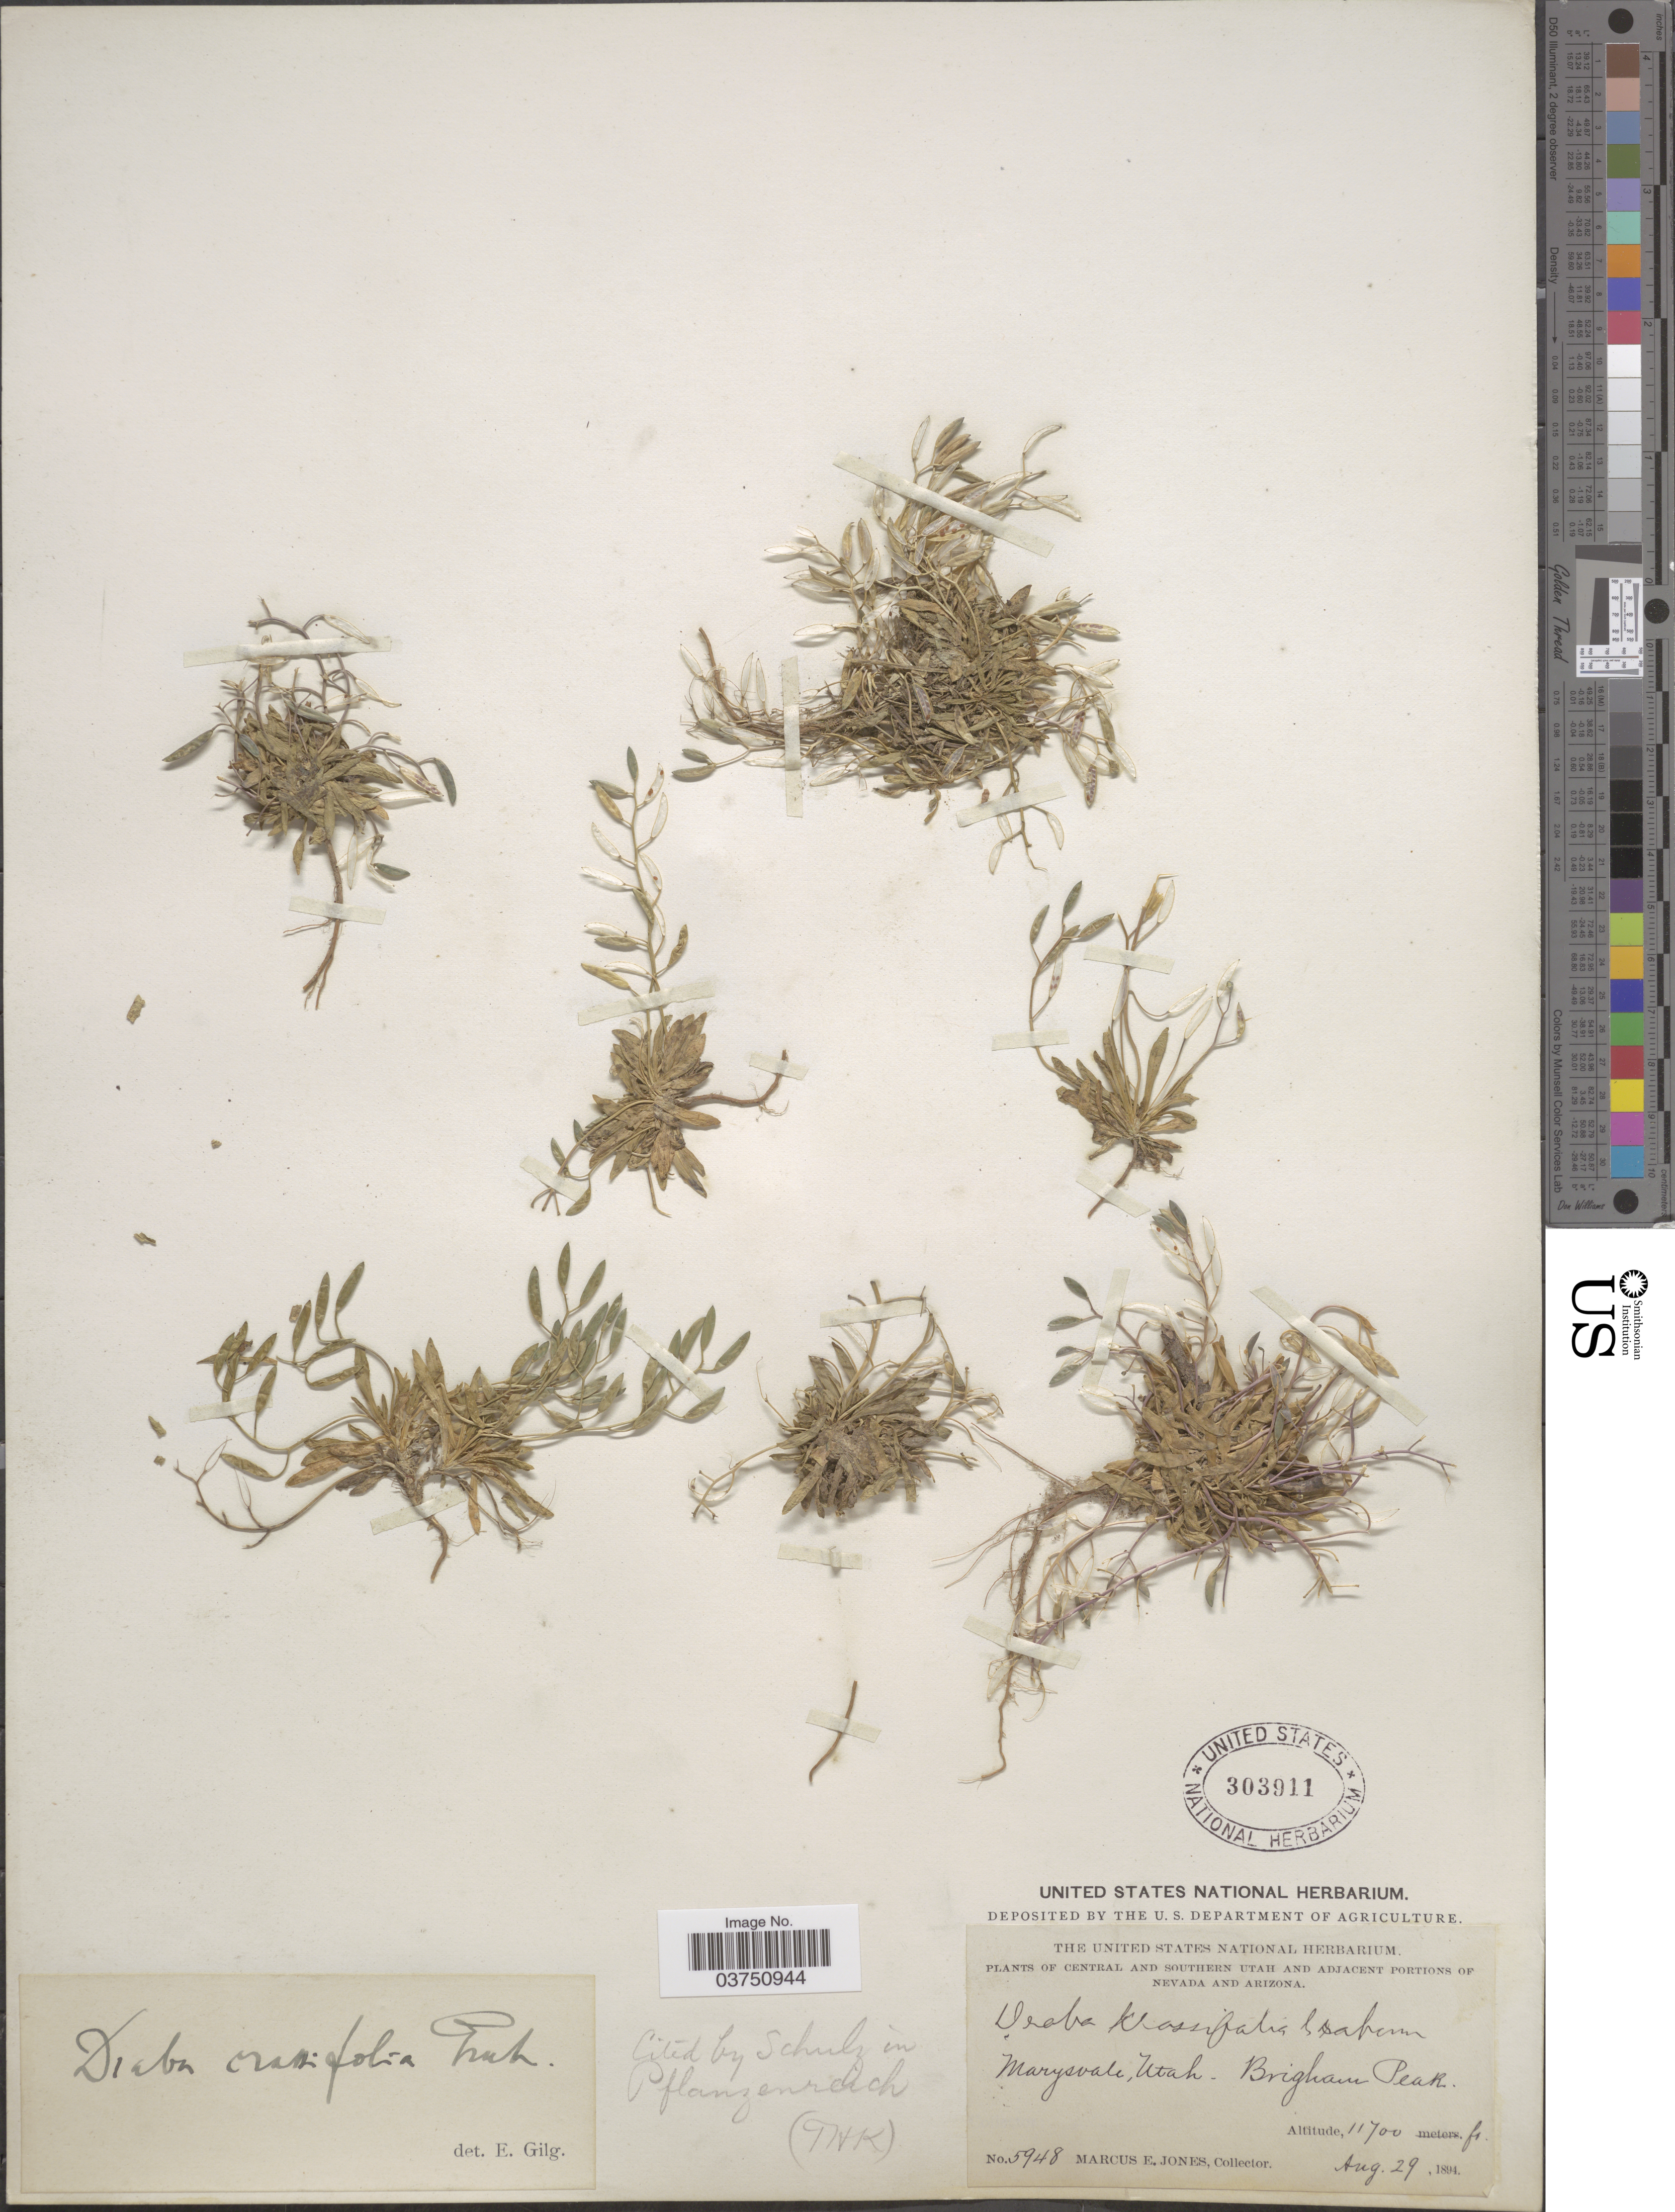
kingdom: Plantae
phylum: Tracheophyta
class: Magnoliopsida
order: Brassicales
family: Brassicaceae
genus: Draba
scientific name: Draba crassifolia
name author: Graham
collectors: M. E. Jones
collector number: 5948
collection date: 1894-08-29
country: United States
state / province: Utah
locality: Central and Southern Utah. Marysvale. Brigham Peak.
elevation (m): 3566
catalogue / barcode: US 303911